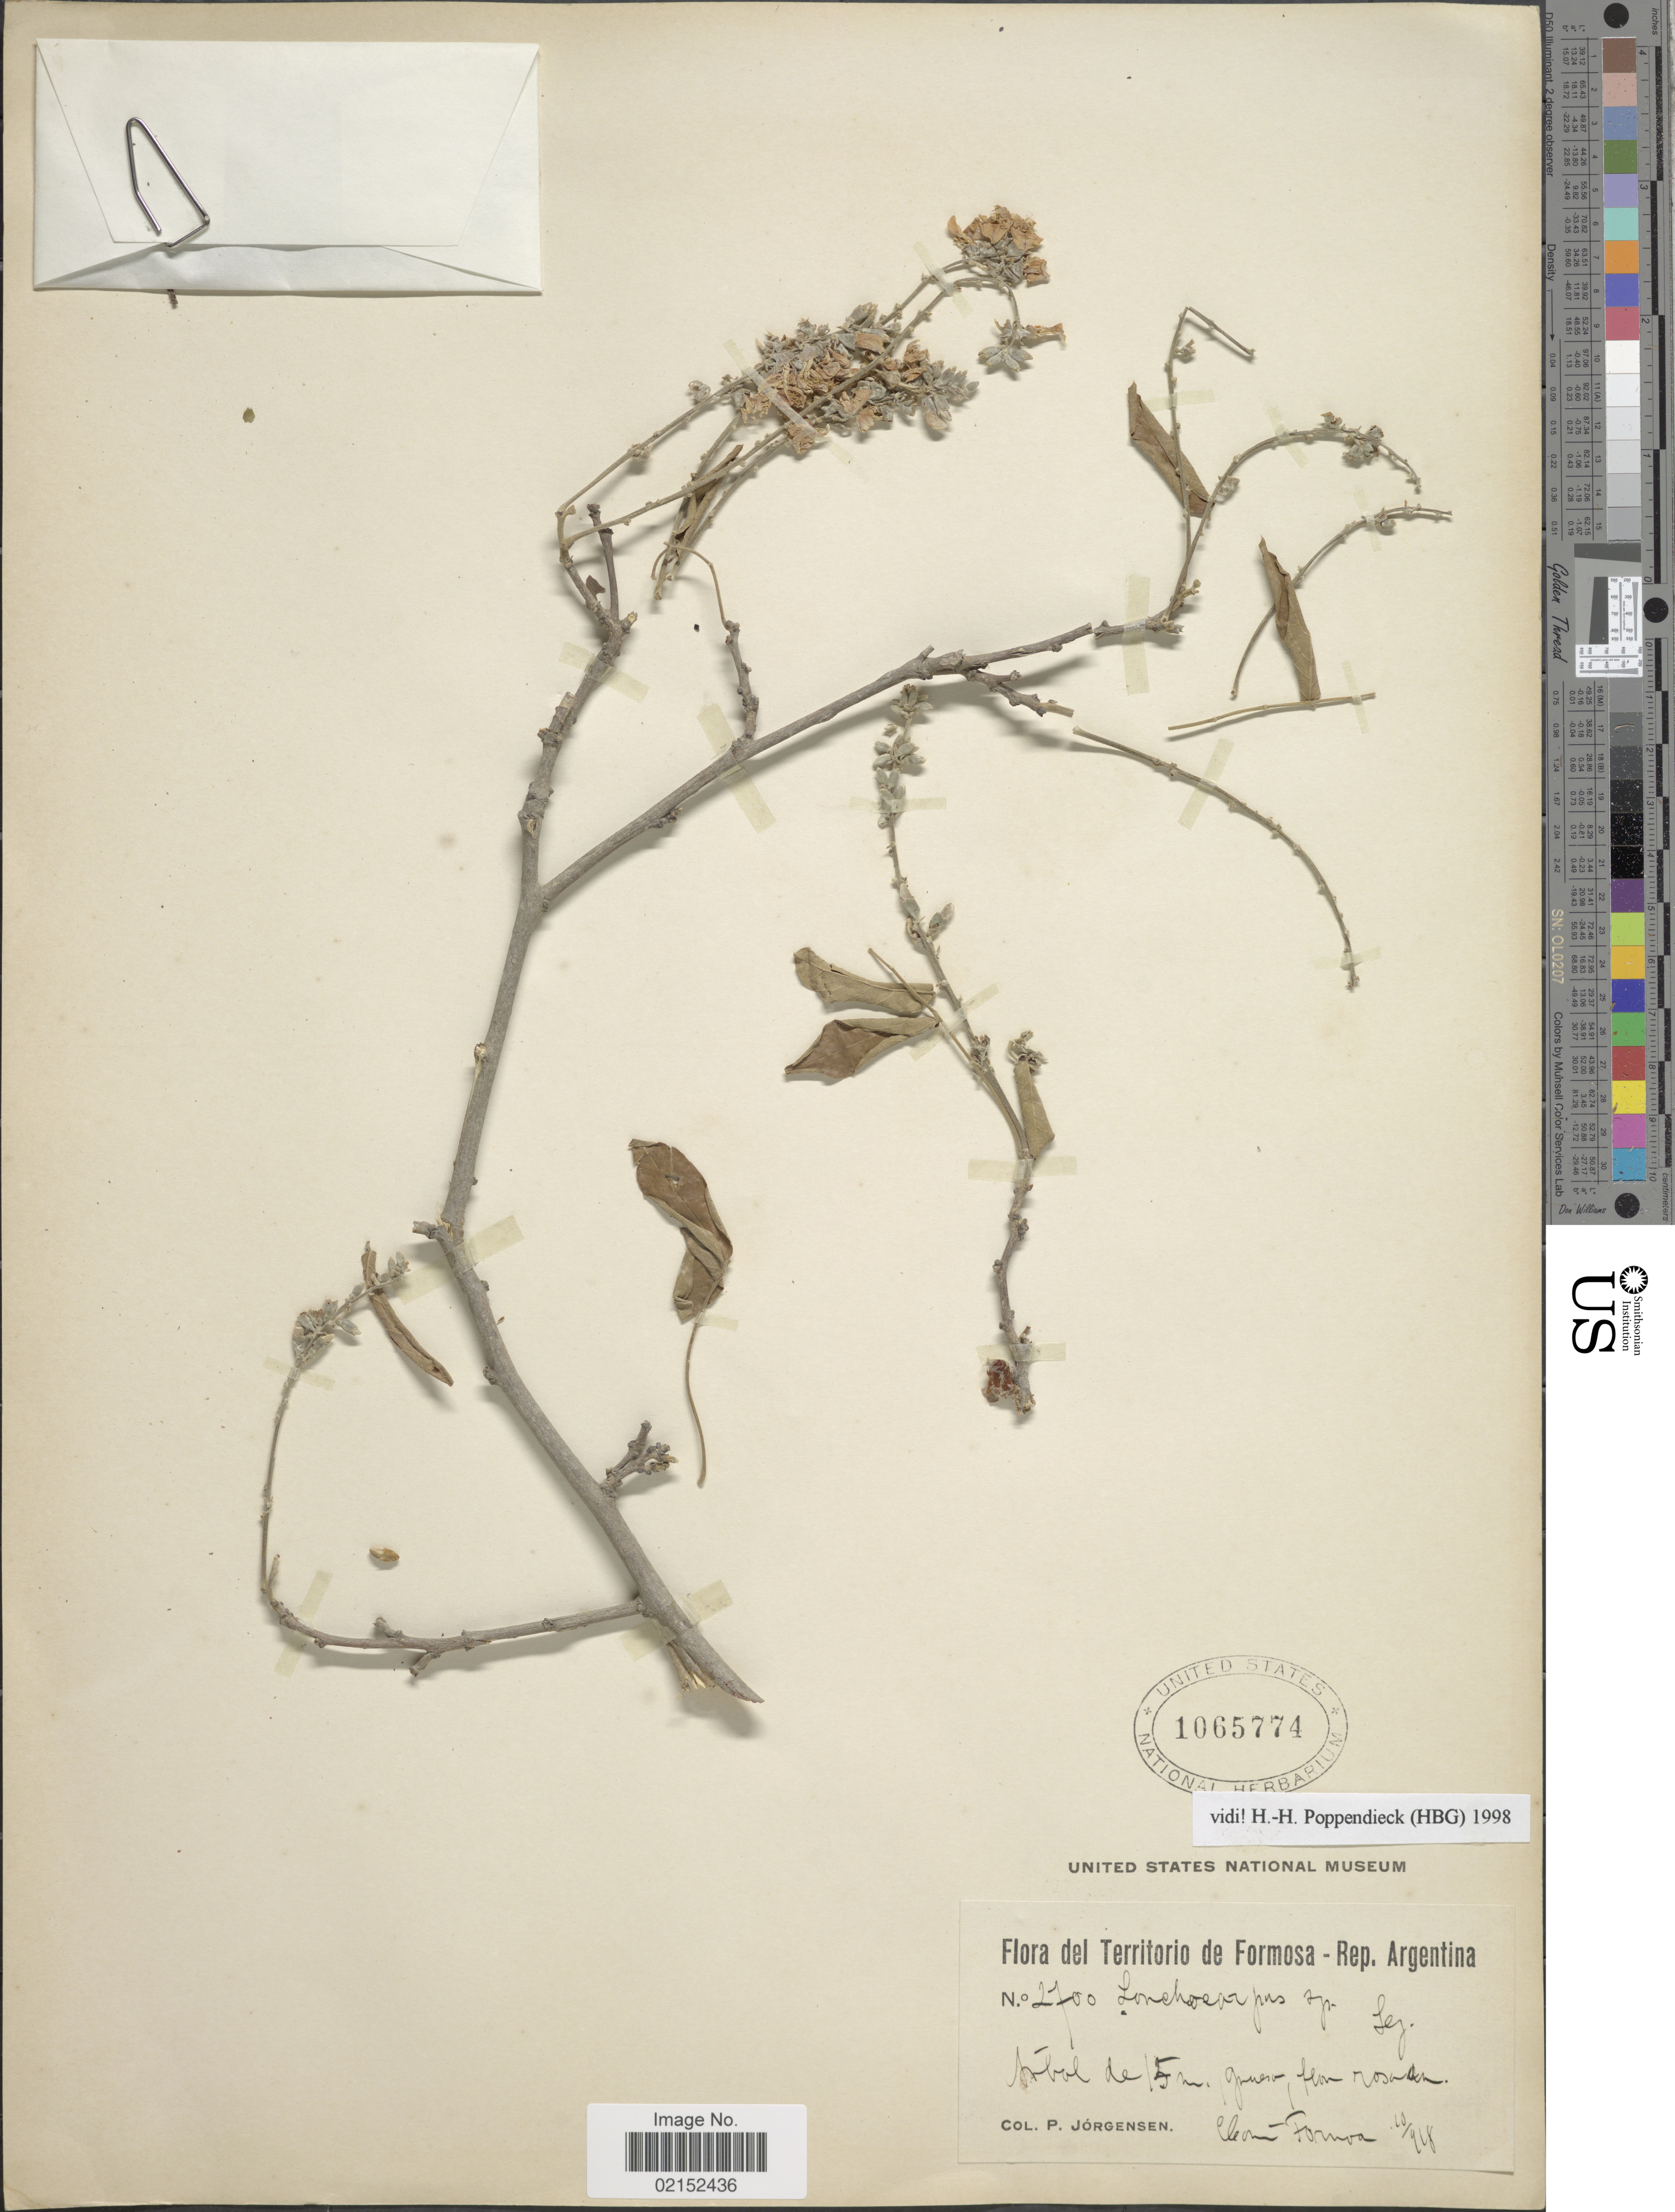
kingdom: Plantae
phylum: Tracheophyta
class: Magnoliopsida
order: Fabales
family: Fabaceae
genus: Lonchocarpus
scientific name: Lonchocarpus sp.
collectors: P. Jörgensen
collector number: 2700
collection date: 1918-10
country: Argentina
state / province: Formosa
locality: Territorio de Formosa-Rep. Argentina.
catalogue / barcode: US 1065774